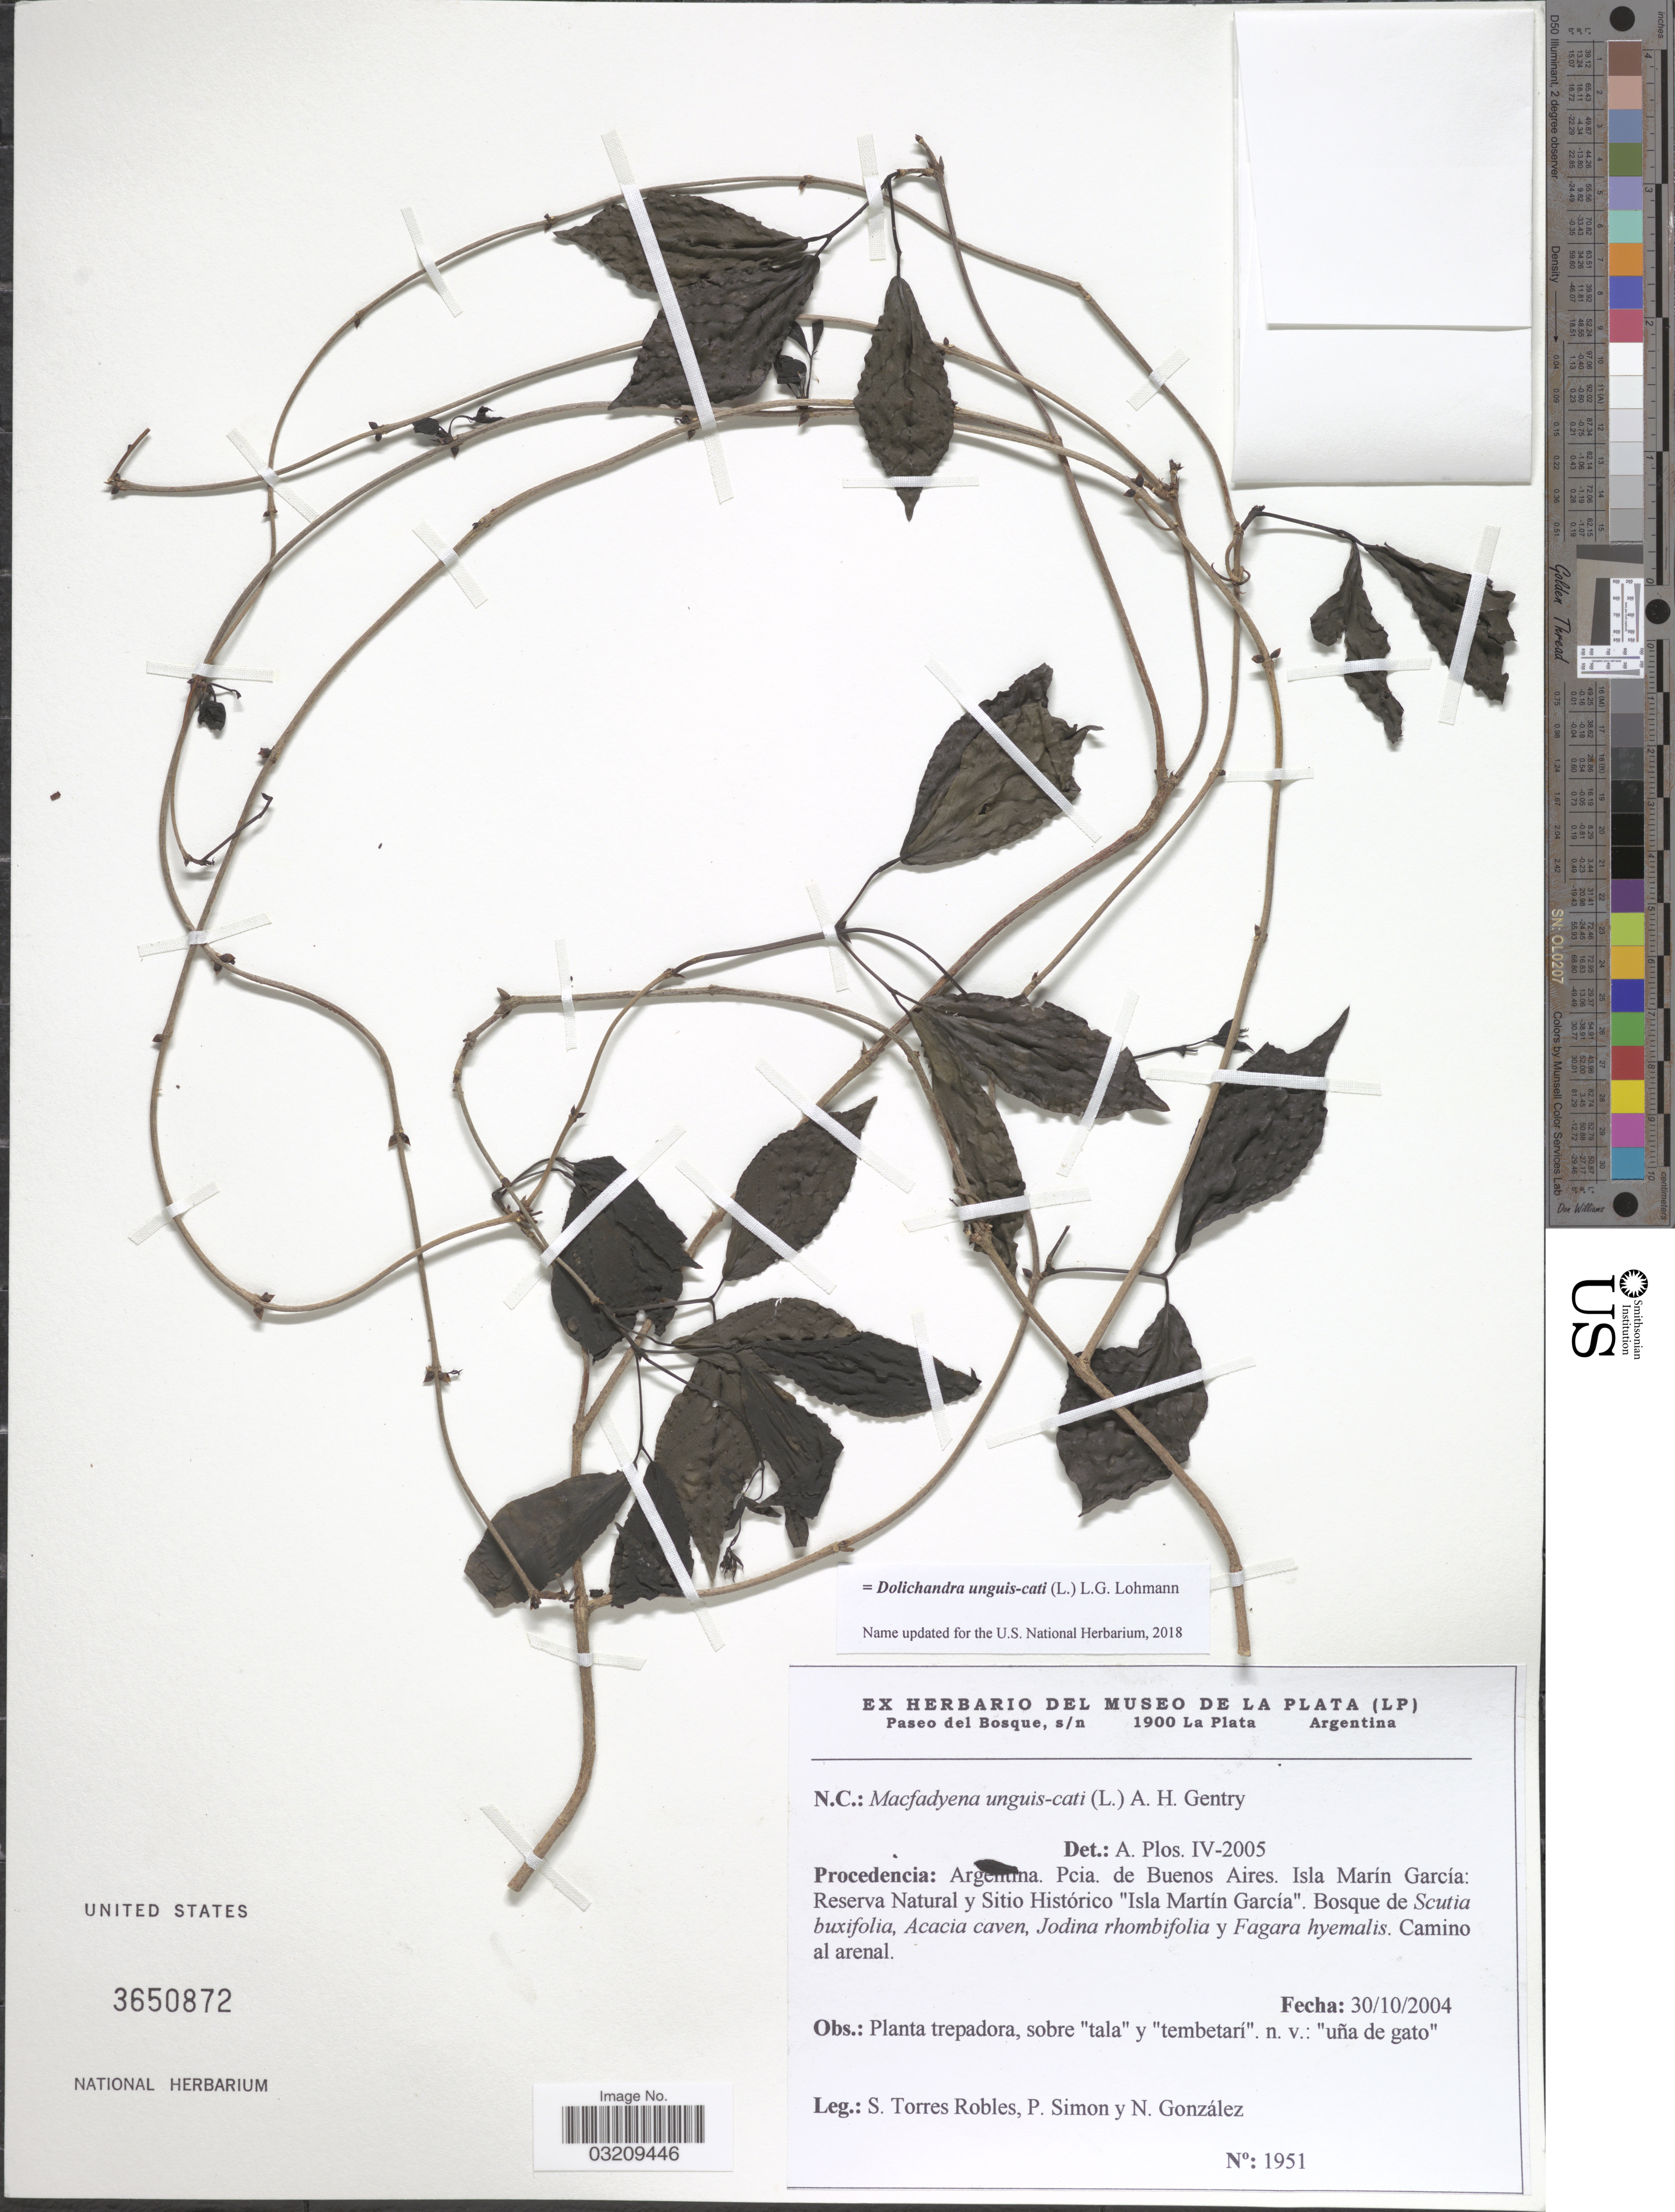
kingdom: Plantae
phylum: Tracheophyta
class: Magnoliopsida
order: Lamiales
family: Bignoniaceae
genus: Dolichandra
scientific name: Dolichandra unguis-cati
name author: (L.) L.G. Lohmann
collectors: S. Torres Robles, P. Simon & N. Gonzalez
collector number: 1951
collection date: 2004-10-30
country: Argentina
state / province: Buenos Aires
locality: Procedencia: Pcia. de Buenos Aires. Isla Martín García: Reserva Natural y Sitio Histórico "Isla Martín García".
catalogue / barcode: US 3650872